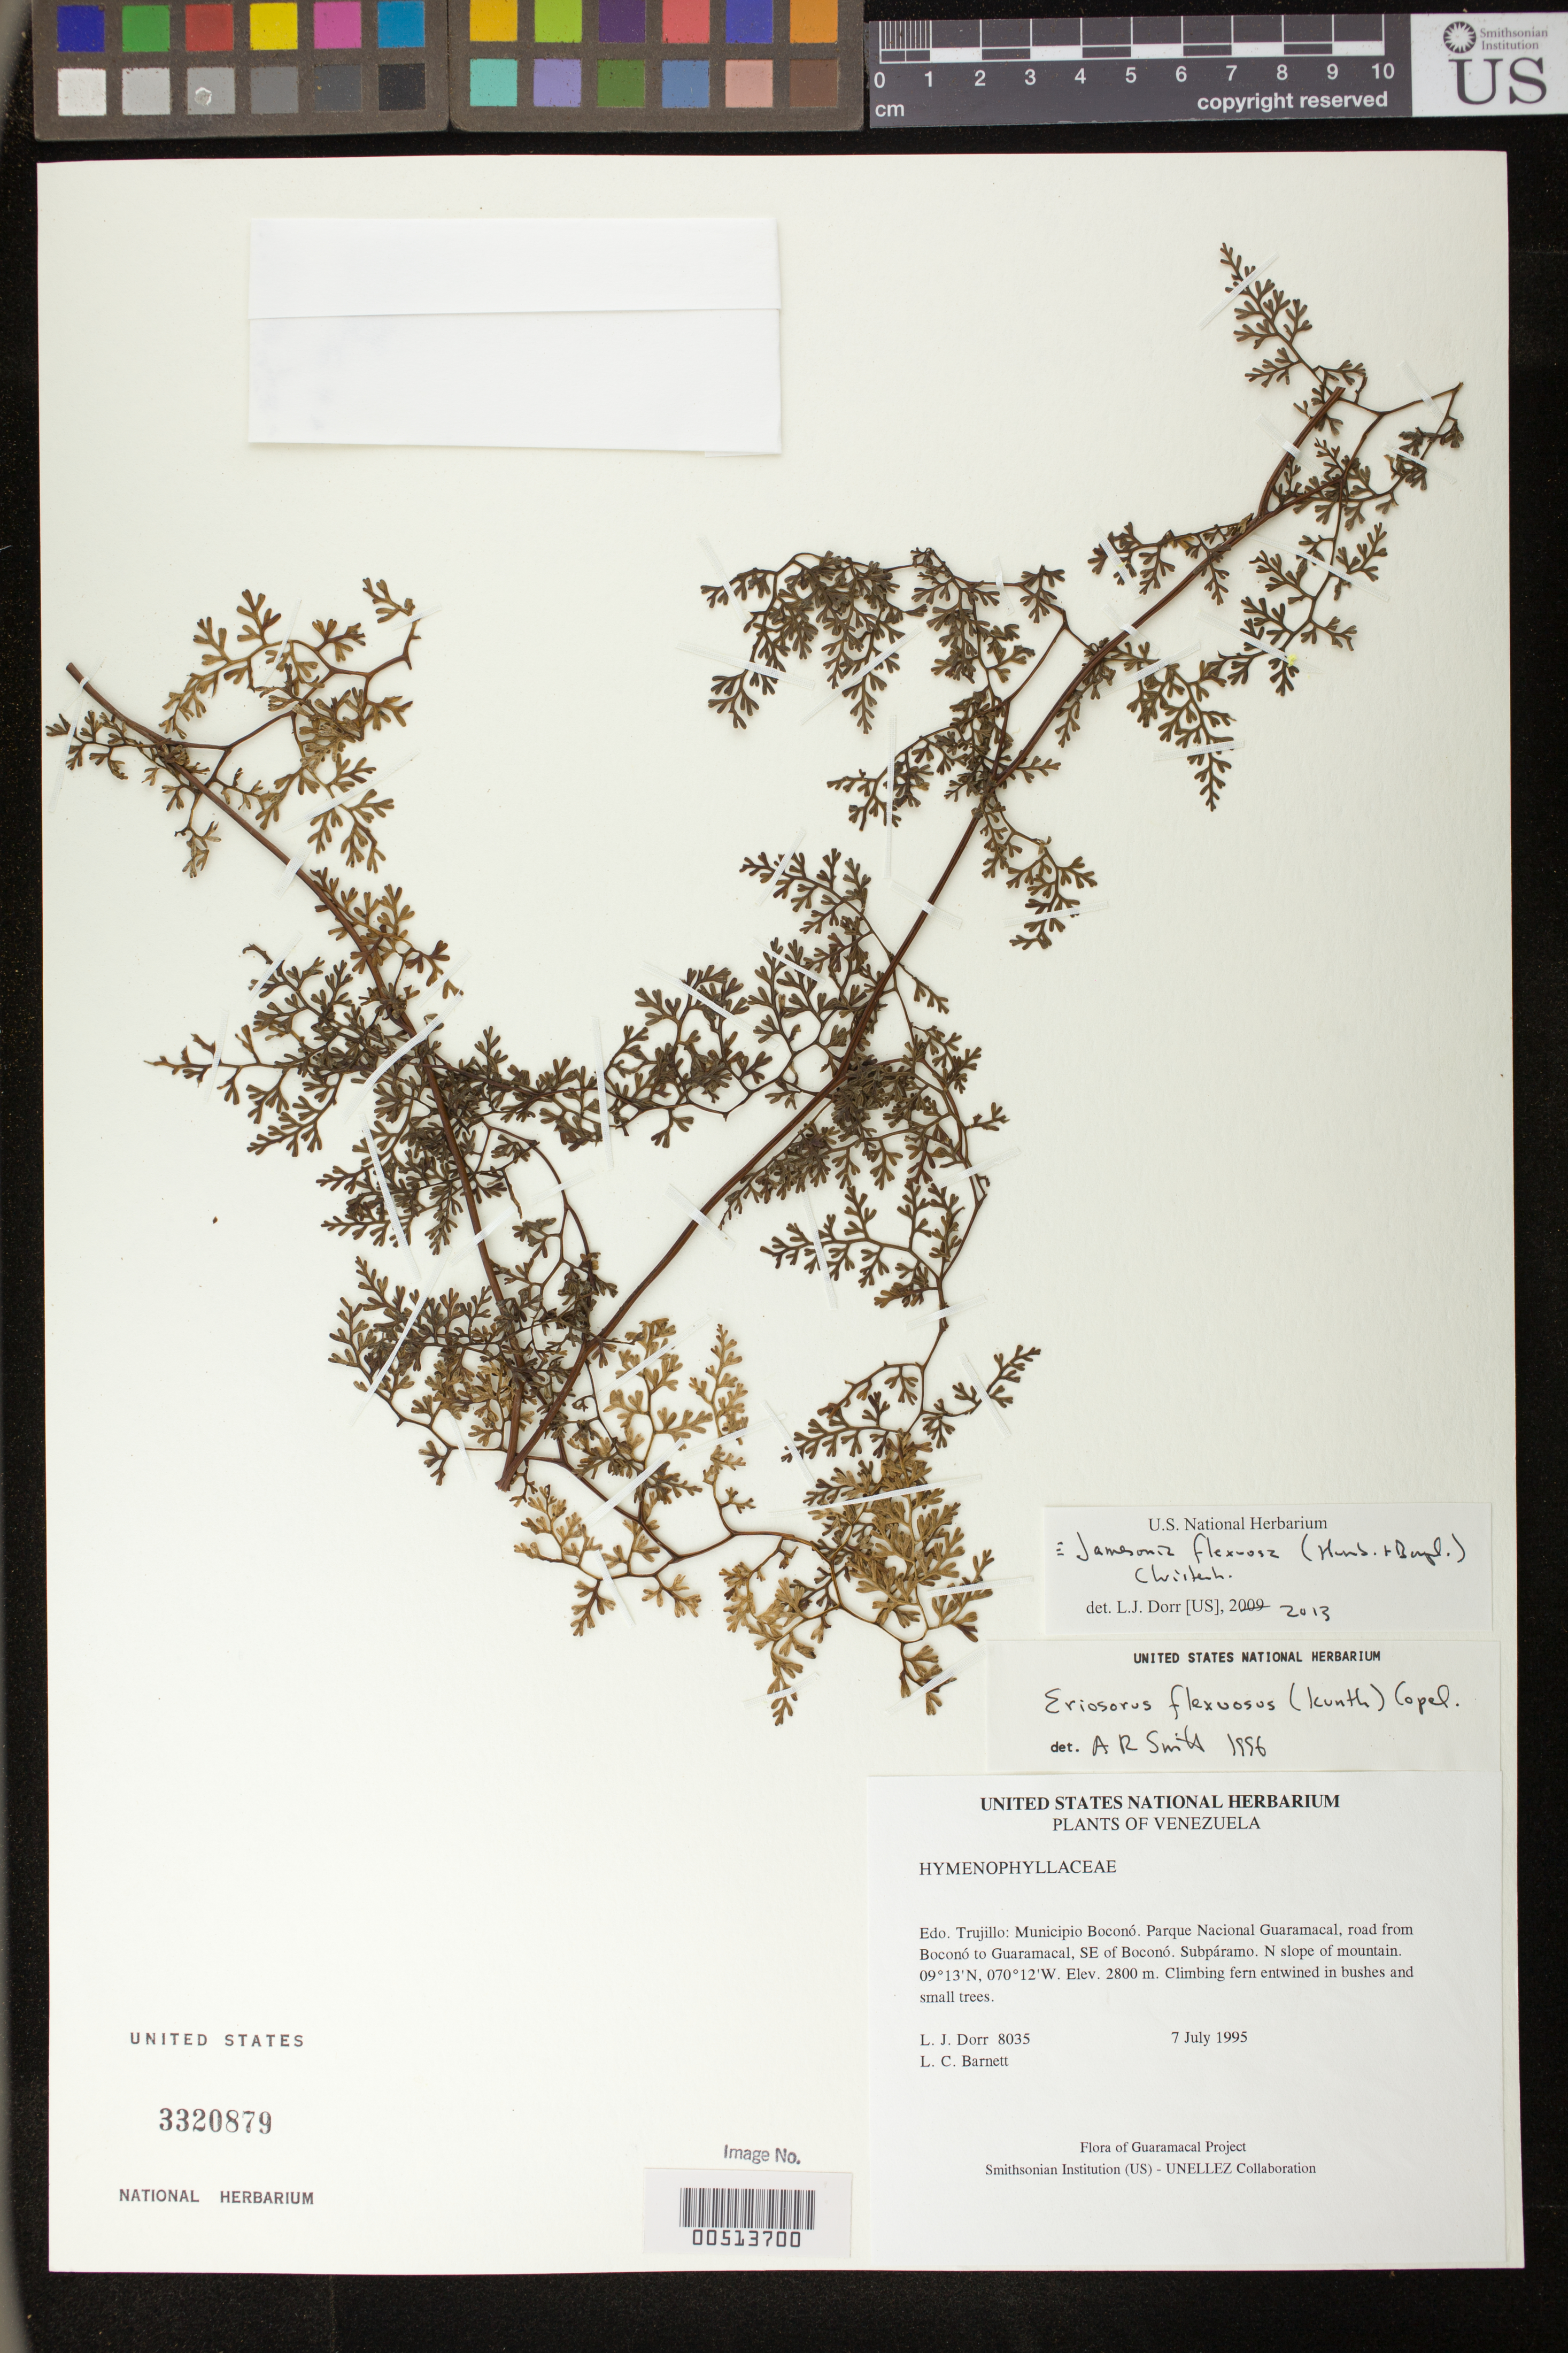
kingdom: Plantae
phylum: Tracheophyta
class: Polypodiopsida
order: Polypodiales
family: Pteridaceae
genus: Jamesonia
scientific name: Jamesonia flexuosa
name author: (Humb. & Bonpl.) Christenh.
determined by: Dorr, L. J., (BOT), Smithsonian Institution - National Museum of Natural History (UNITED STATES)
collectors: L. J. Dorr & L. C. Barnett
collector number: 8035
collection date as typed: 07 Jul 1995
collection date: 1995-07-07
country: Venezuela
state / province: Trujillo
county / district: Boconó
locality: Parque Nacional Guaramacal, road from Boconó to Guaramacal, SE of Boconó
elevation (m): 2800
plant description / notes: PORT, UC, US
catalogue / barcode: US 3320879